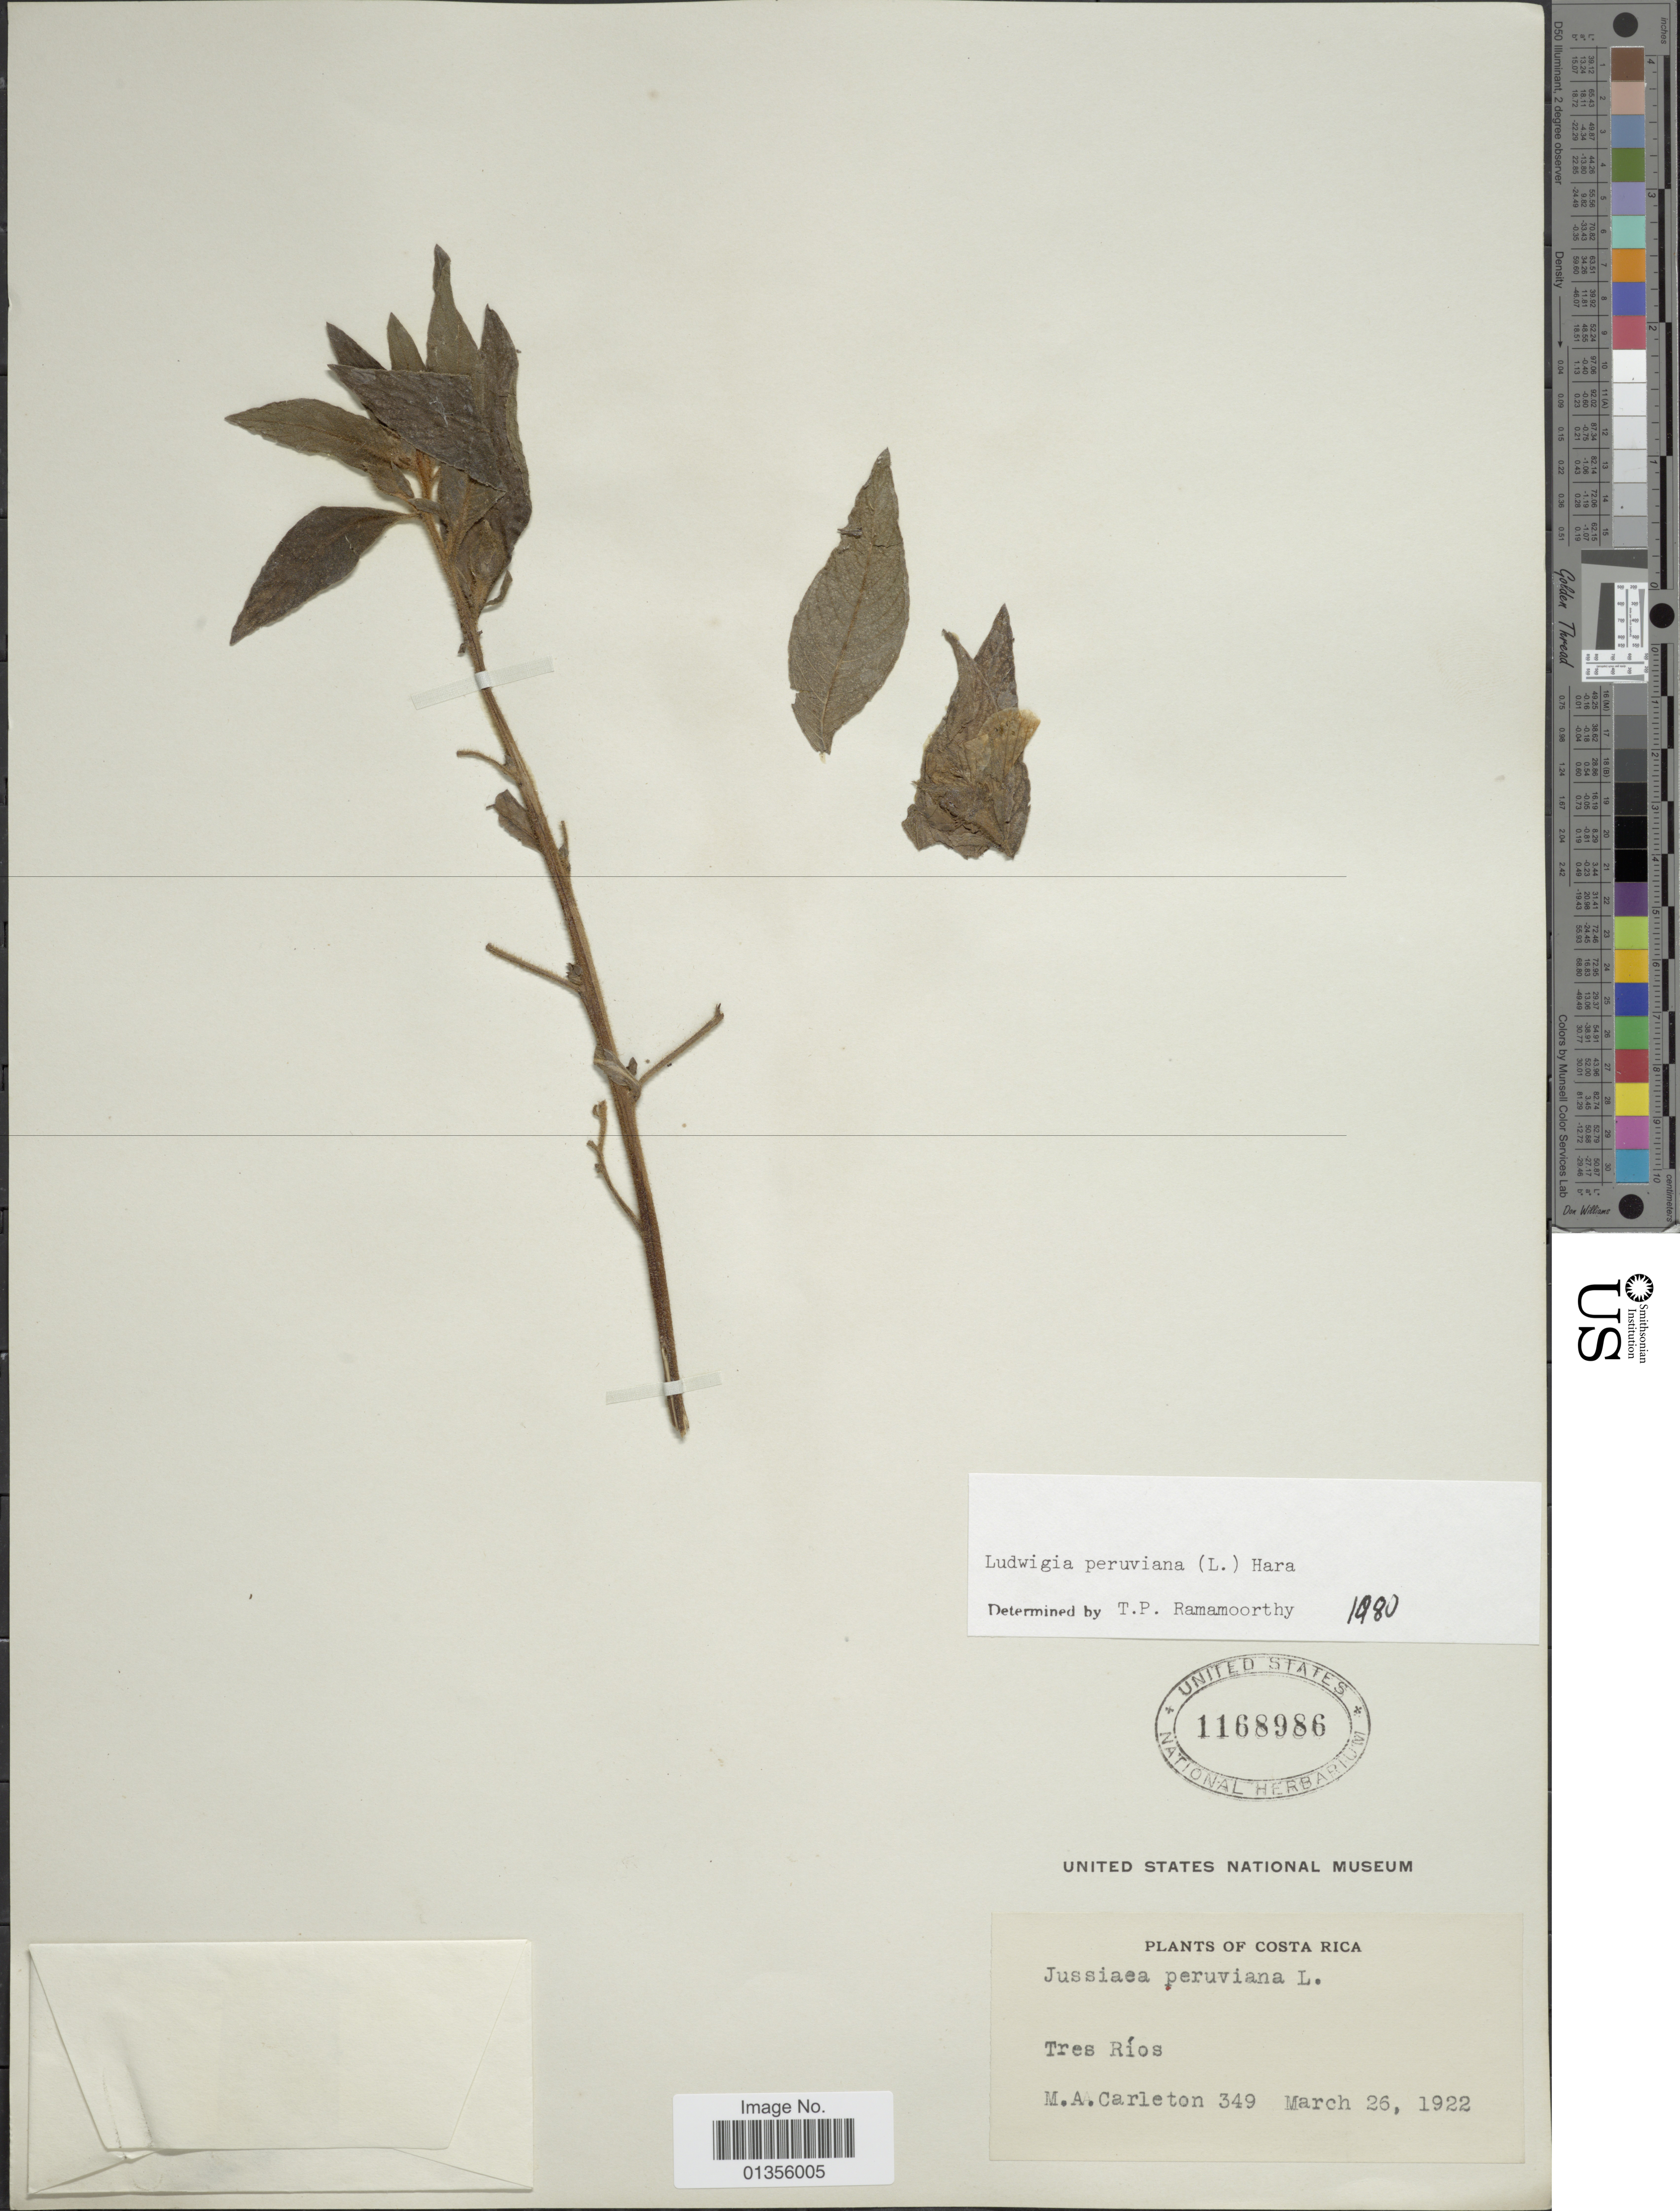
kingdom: Plantae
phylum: Tracheophyta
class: Magnoliopsida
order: Myrtales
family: Onagraceae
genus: Ludwigia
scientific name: Ludwigia peruviana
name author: (L.) H. Hara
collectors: M. A. Carleton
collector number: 349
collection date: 1922-03-26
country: Costa Rica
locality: Tres Ríos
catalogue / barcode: US 1168986